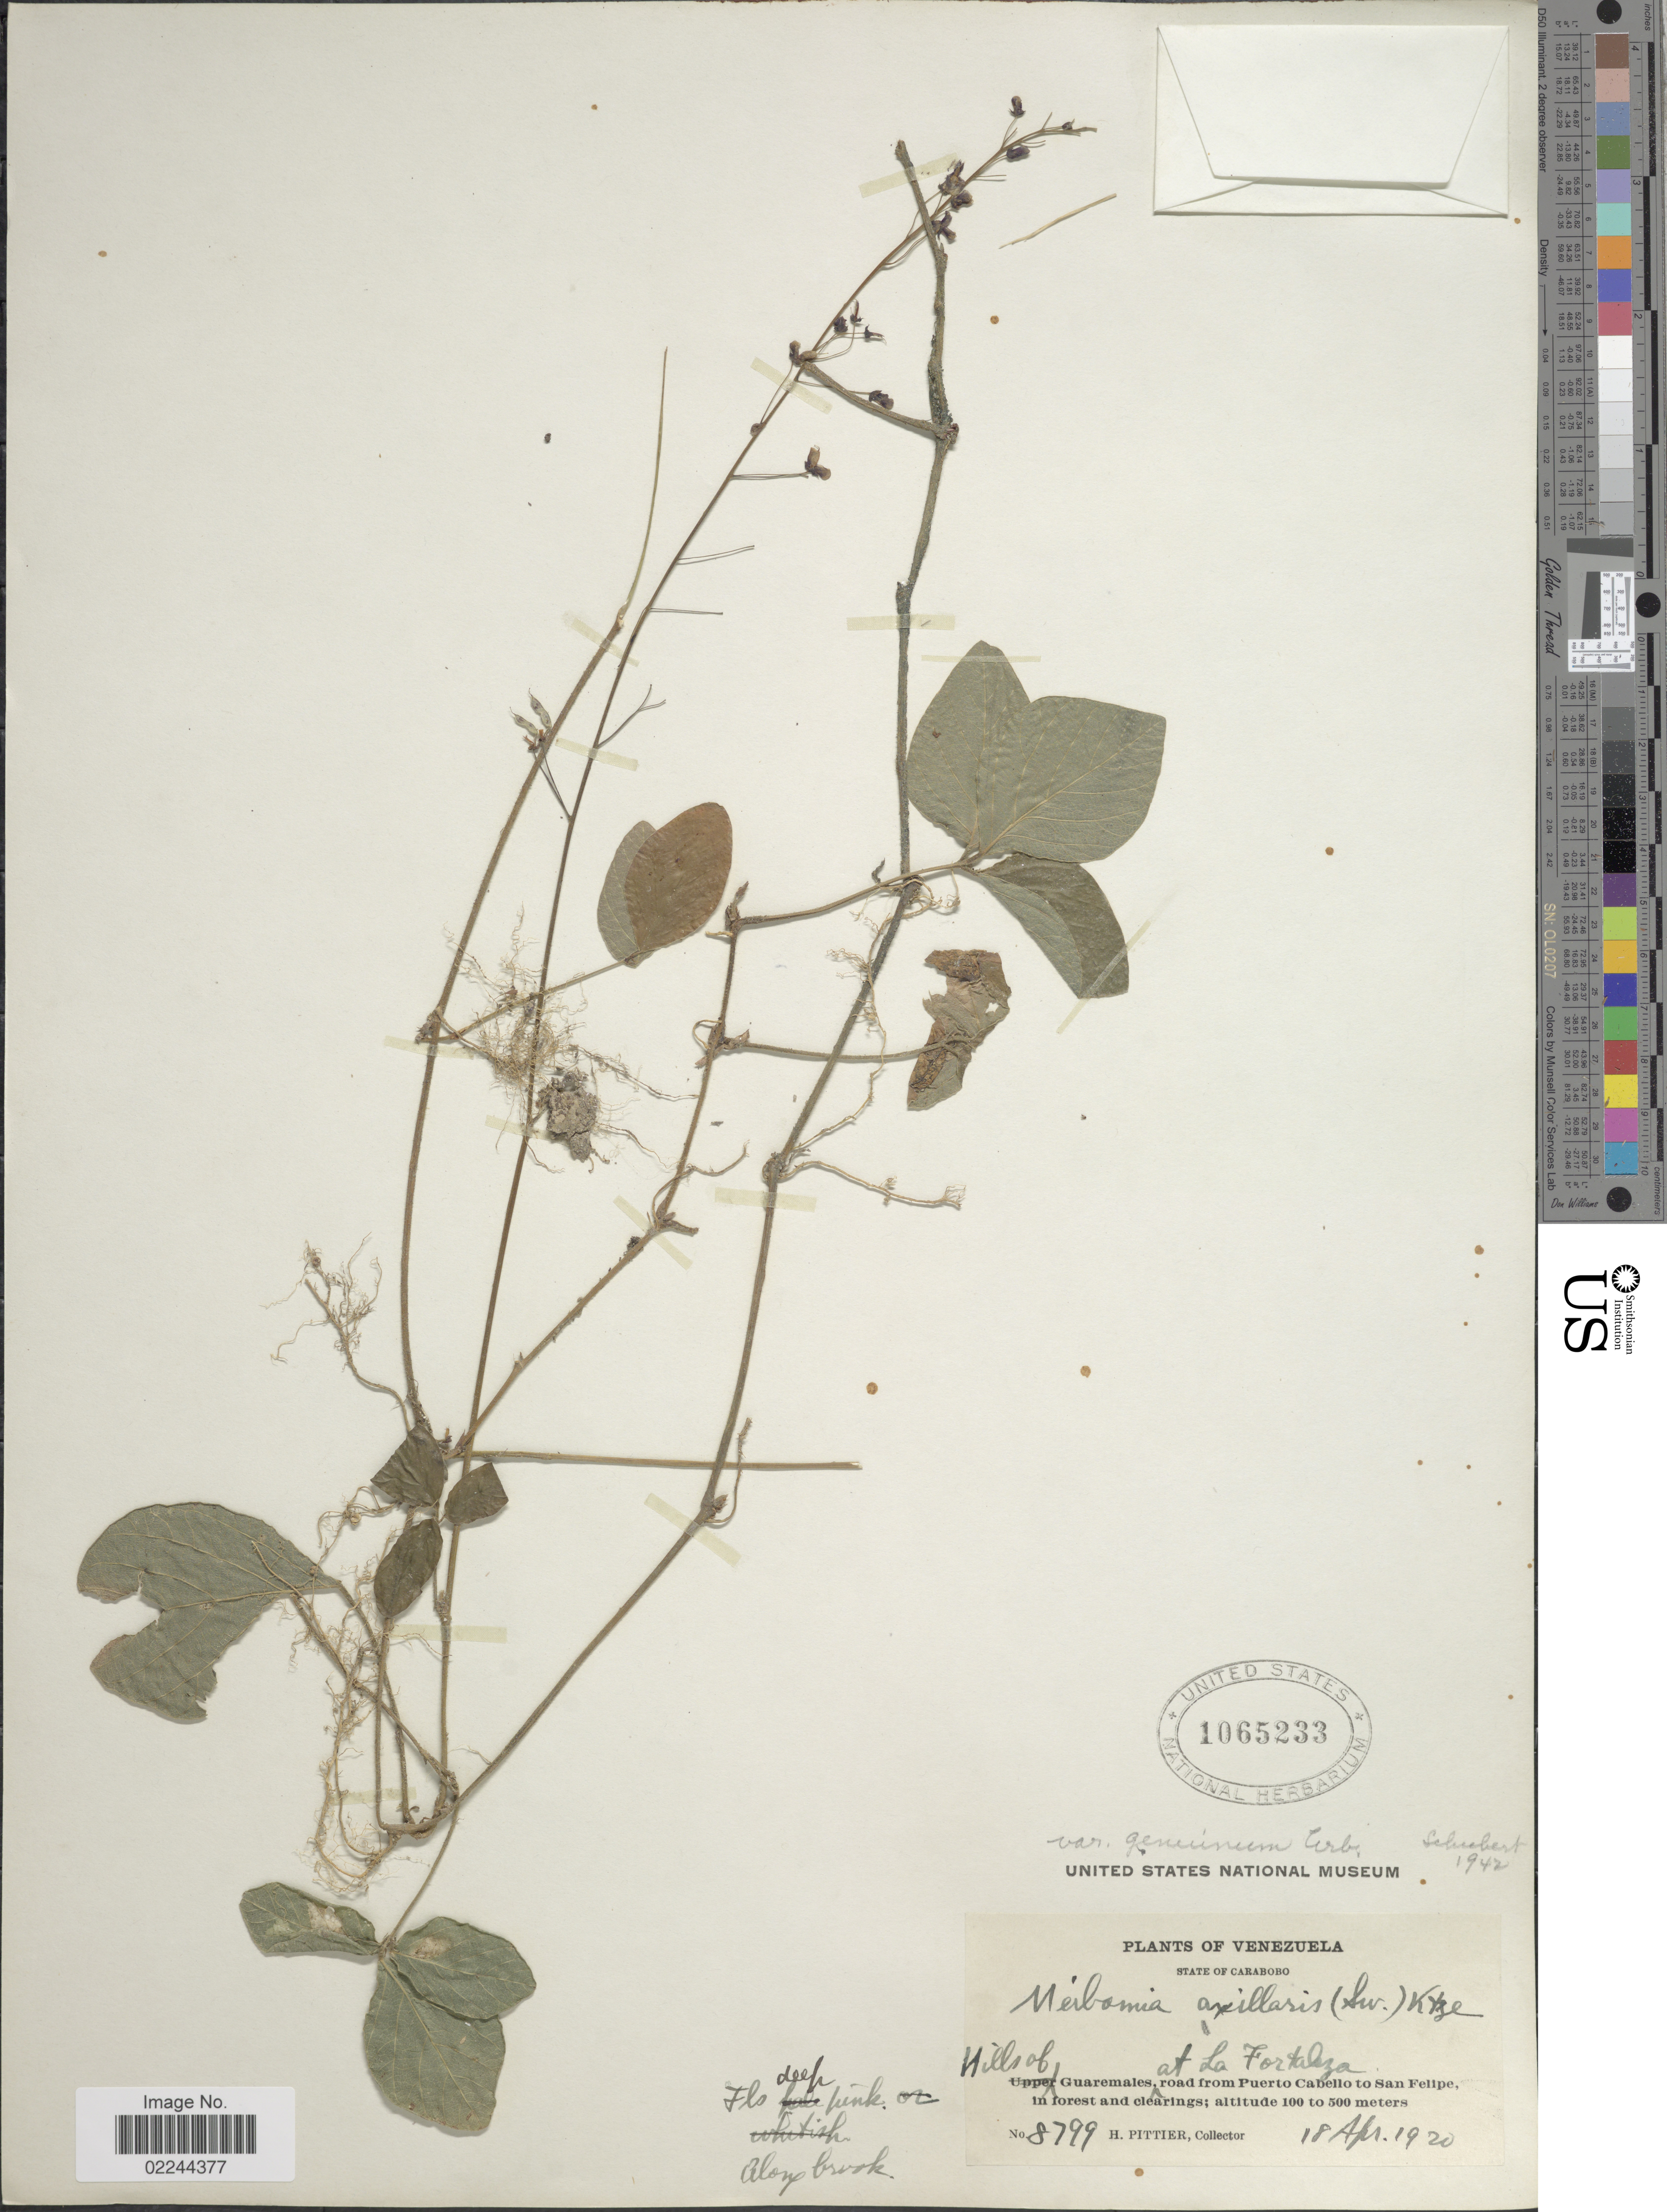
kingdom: Plantae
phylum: Tracheophyta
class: Magnoliopsida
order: Fabales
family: Fabaceae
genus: Desmodium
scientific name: Desmodium axillare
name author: (Sw.) DC.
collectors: H. F. Pittier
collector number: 8799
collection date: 1920-04-18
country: Venezuela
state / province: Carabobo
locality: State of Carabobo. Hills of Guaremales, at La Fortaleza road from Puerto Cabello to San Felipe, in forest and clearings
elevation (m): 100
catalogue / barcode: US 1065233